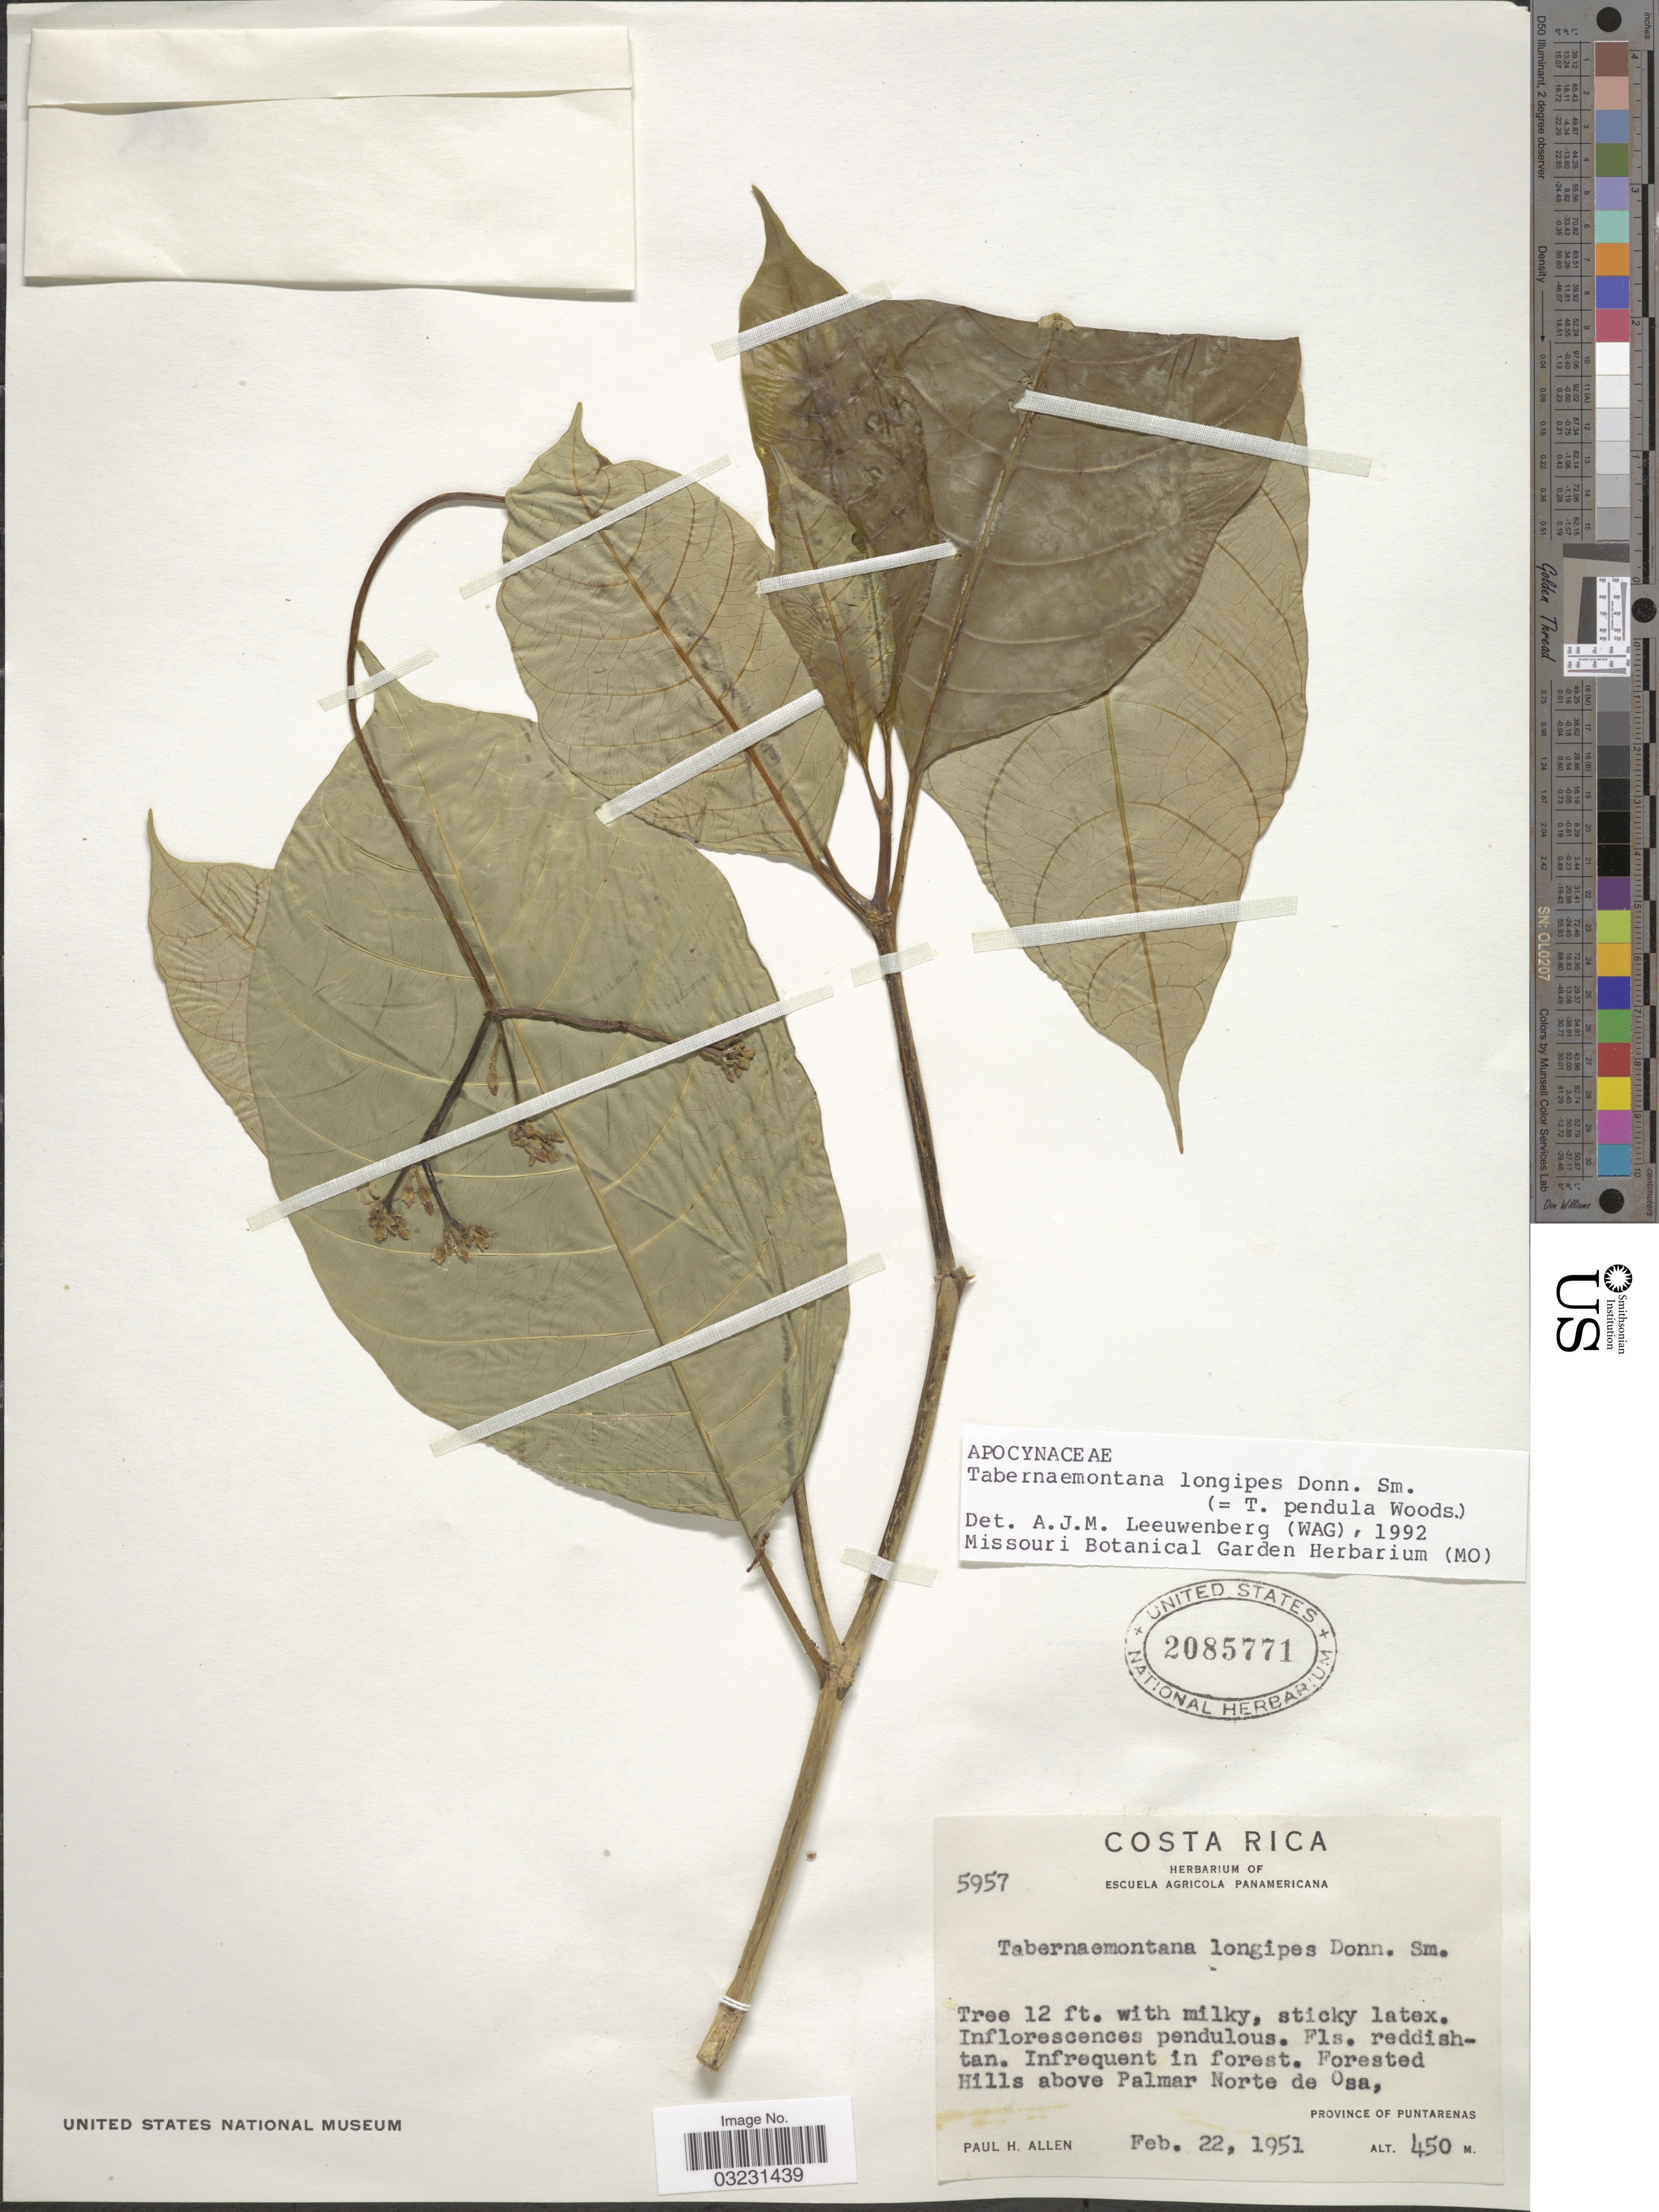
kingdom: Plantae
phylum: Tracheophyta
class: Magnoliopsida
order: Gentianales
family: Apocynaceae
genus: Tabernaemontana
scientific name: Tabernaemontana longipes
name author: Donn. Sm.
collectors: P. H. Allen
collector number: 5957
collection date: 1951-02-22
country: Costa Rica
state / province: Puntarenas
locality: Forested Hills above Palmar Norte de Osa.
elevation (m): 450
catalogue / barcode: US 2085771